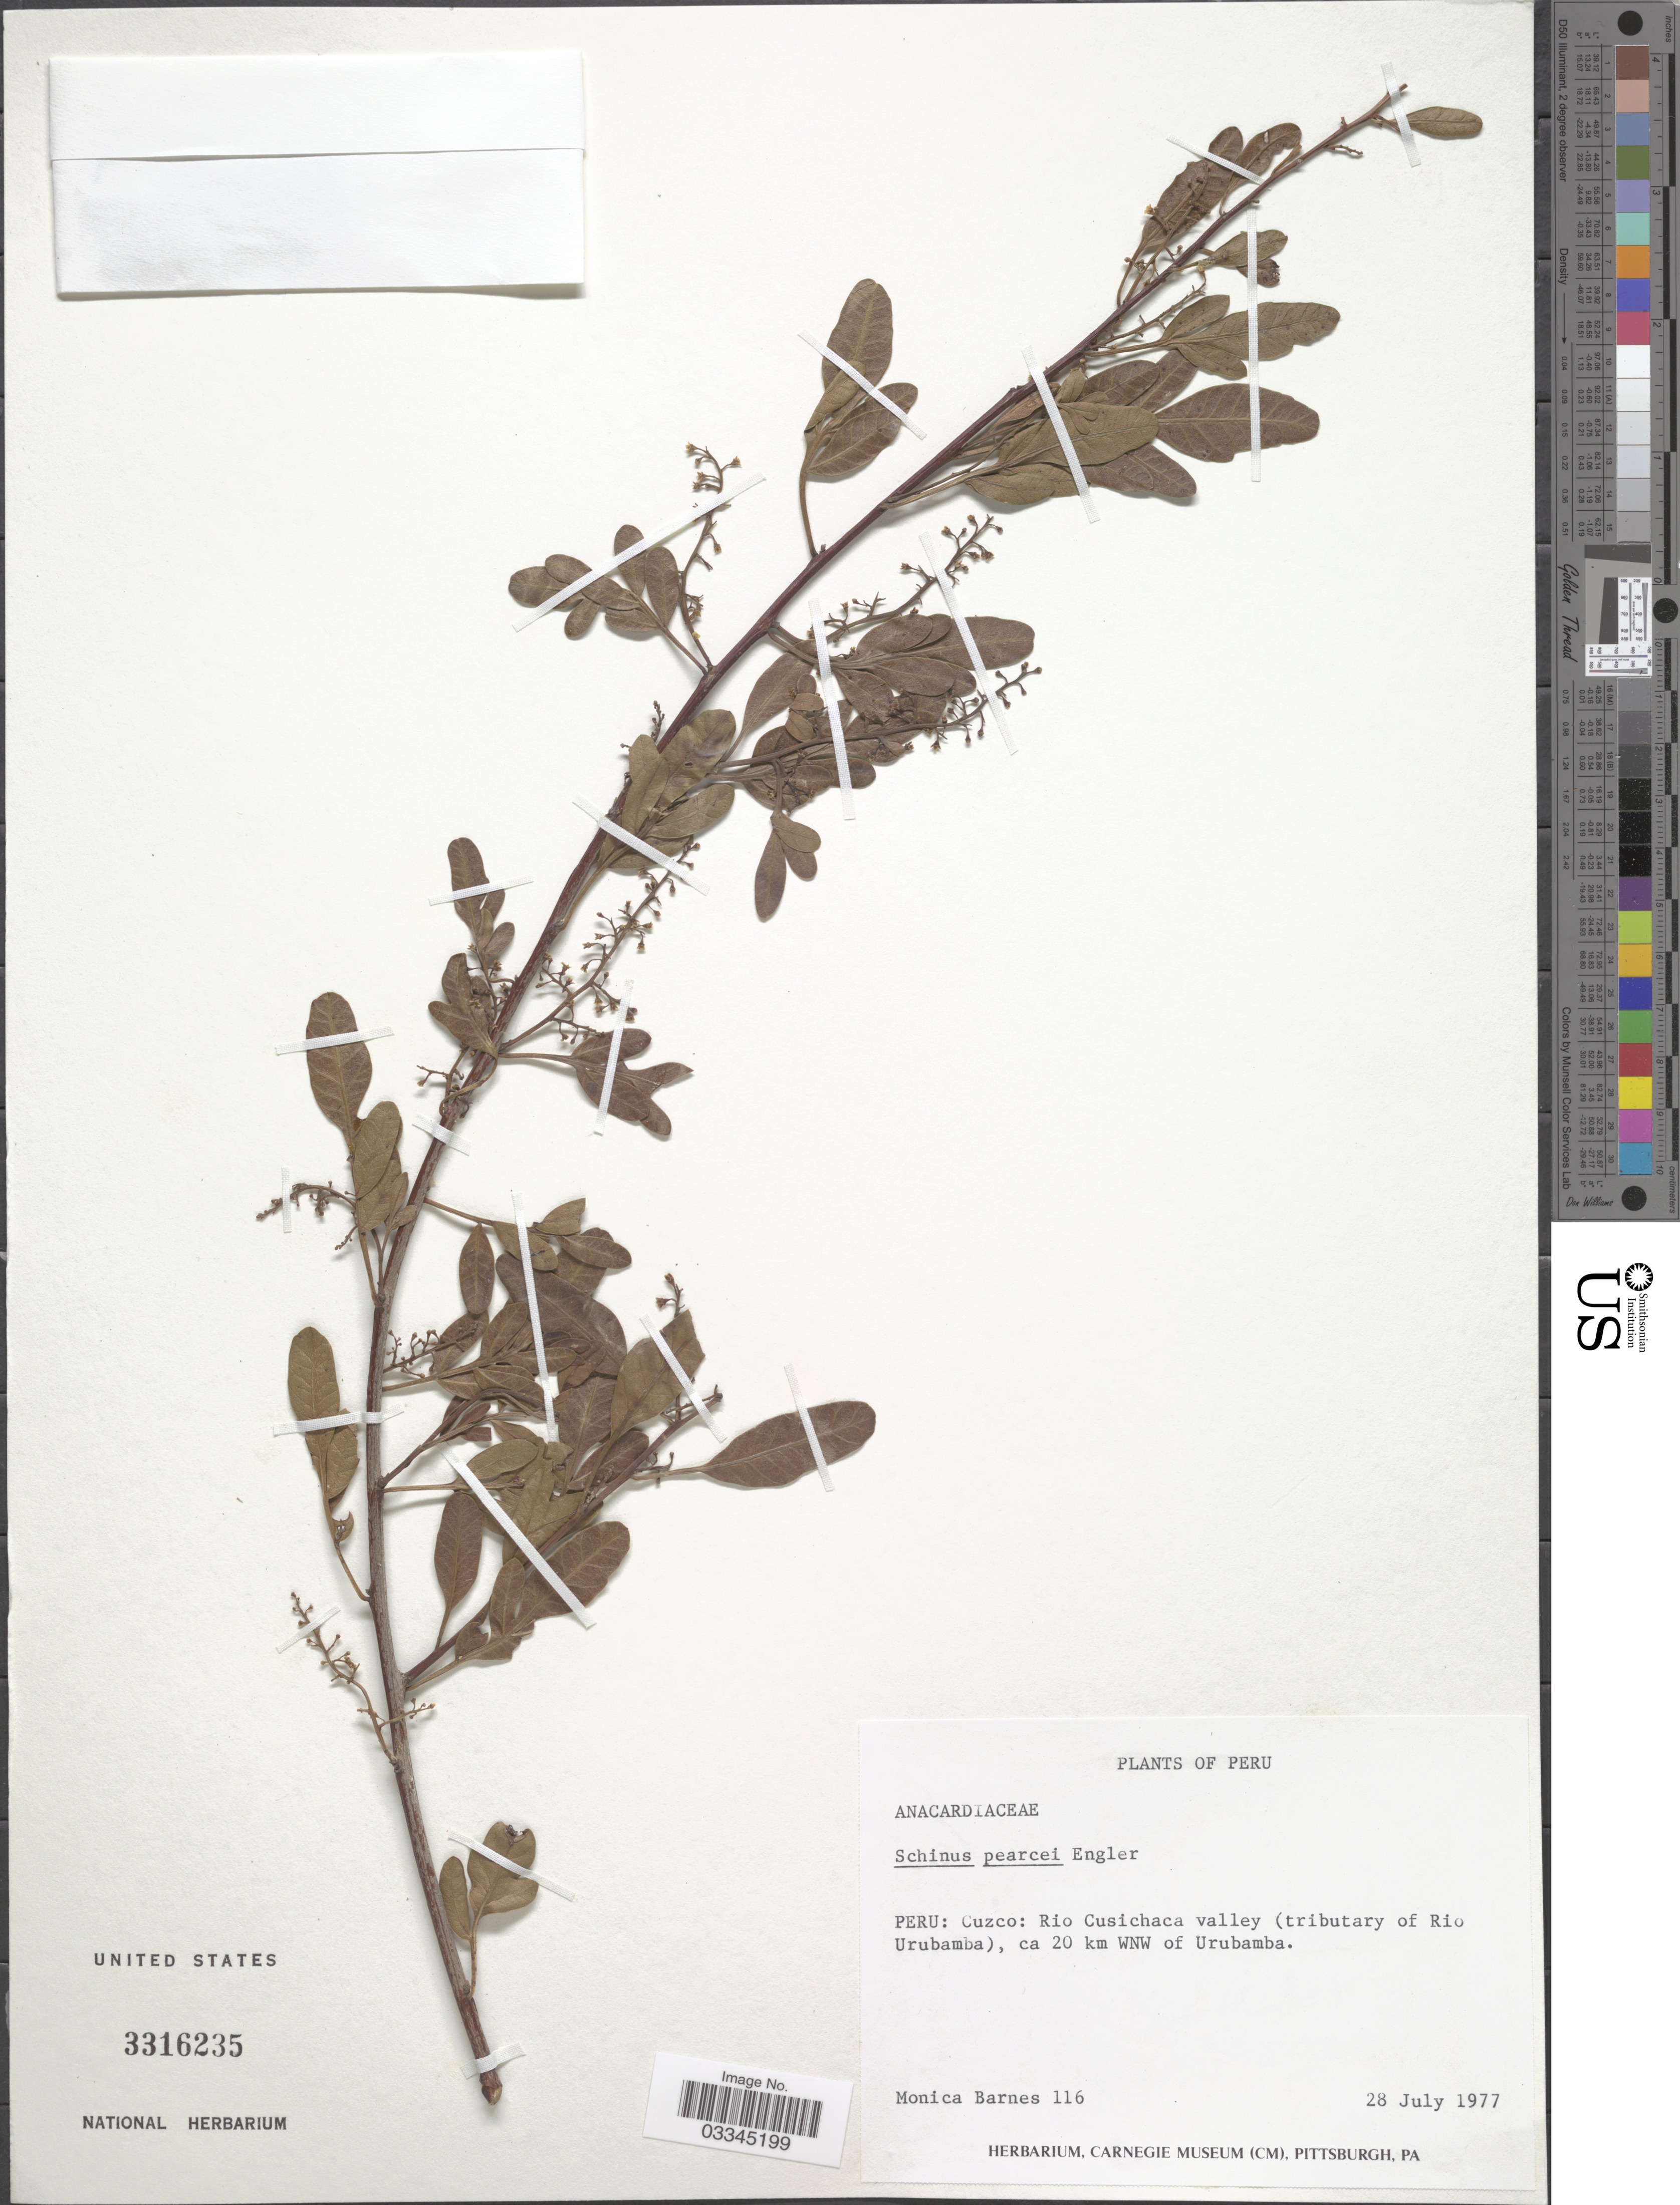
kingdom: Plantae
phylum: Tracheophyta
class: Magnoliopsida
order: Sapindales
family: Anacardiaceae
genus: Schinus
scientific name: Schinus pearcei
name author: Engl.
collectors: M. Barnes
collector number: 116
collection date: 1977-07-28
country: Peru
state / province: Cusco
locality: Cuzco: Rio Cusichaca valley (tributary of Rio Urubamba), ca 20 km WNW of Urubamba.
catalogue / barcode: US 3316235